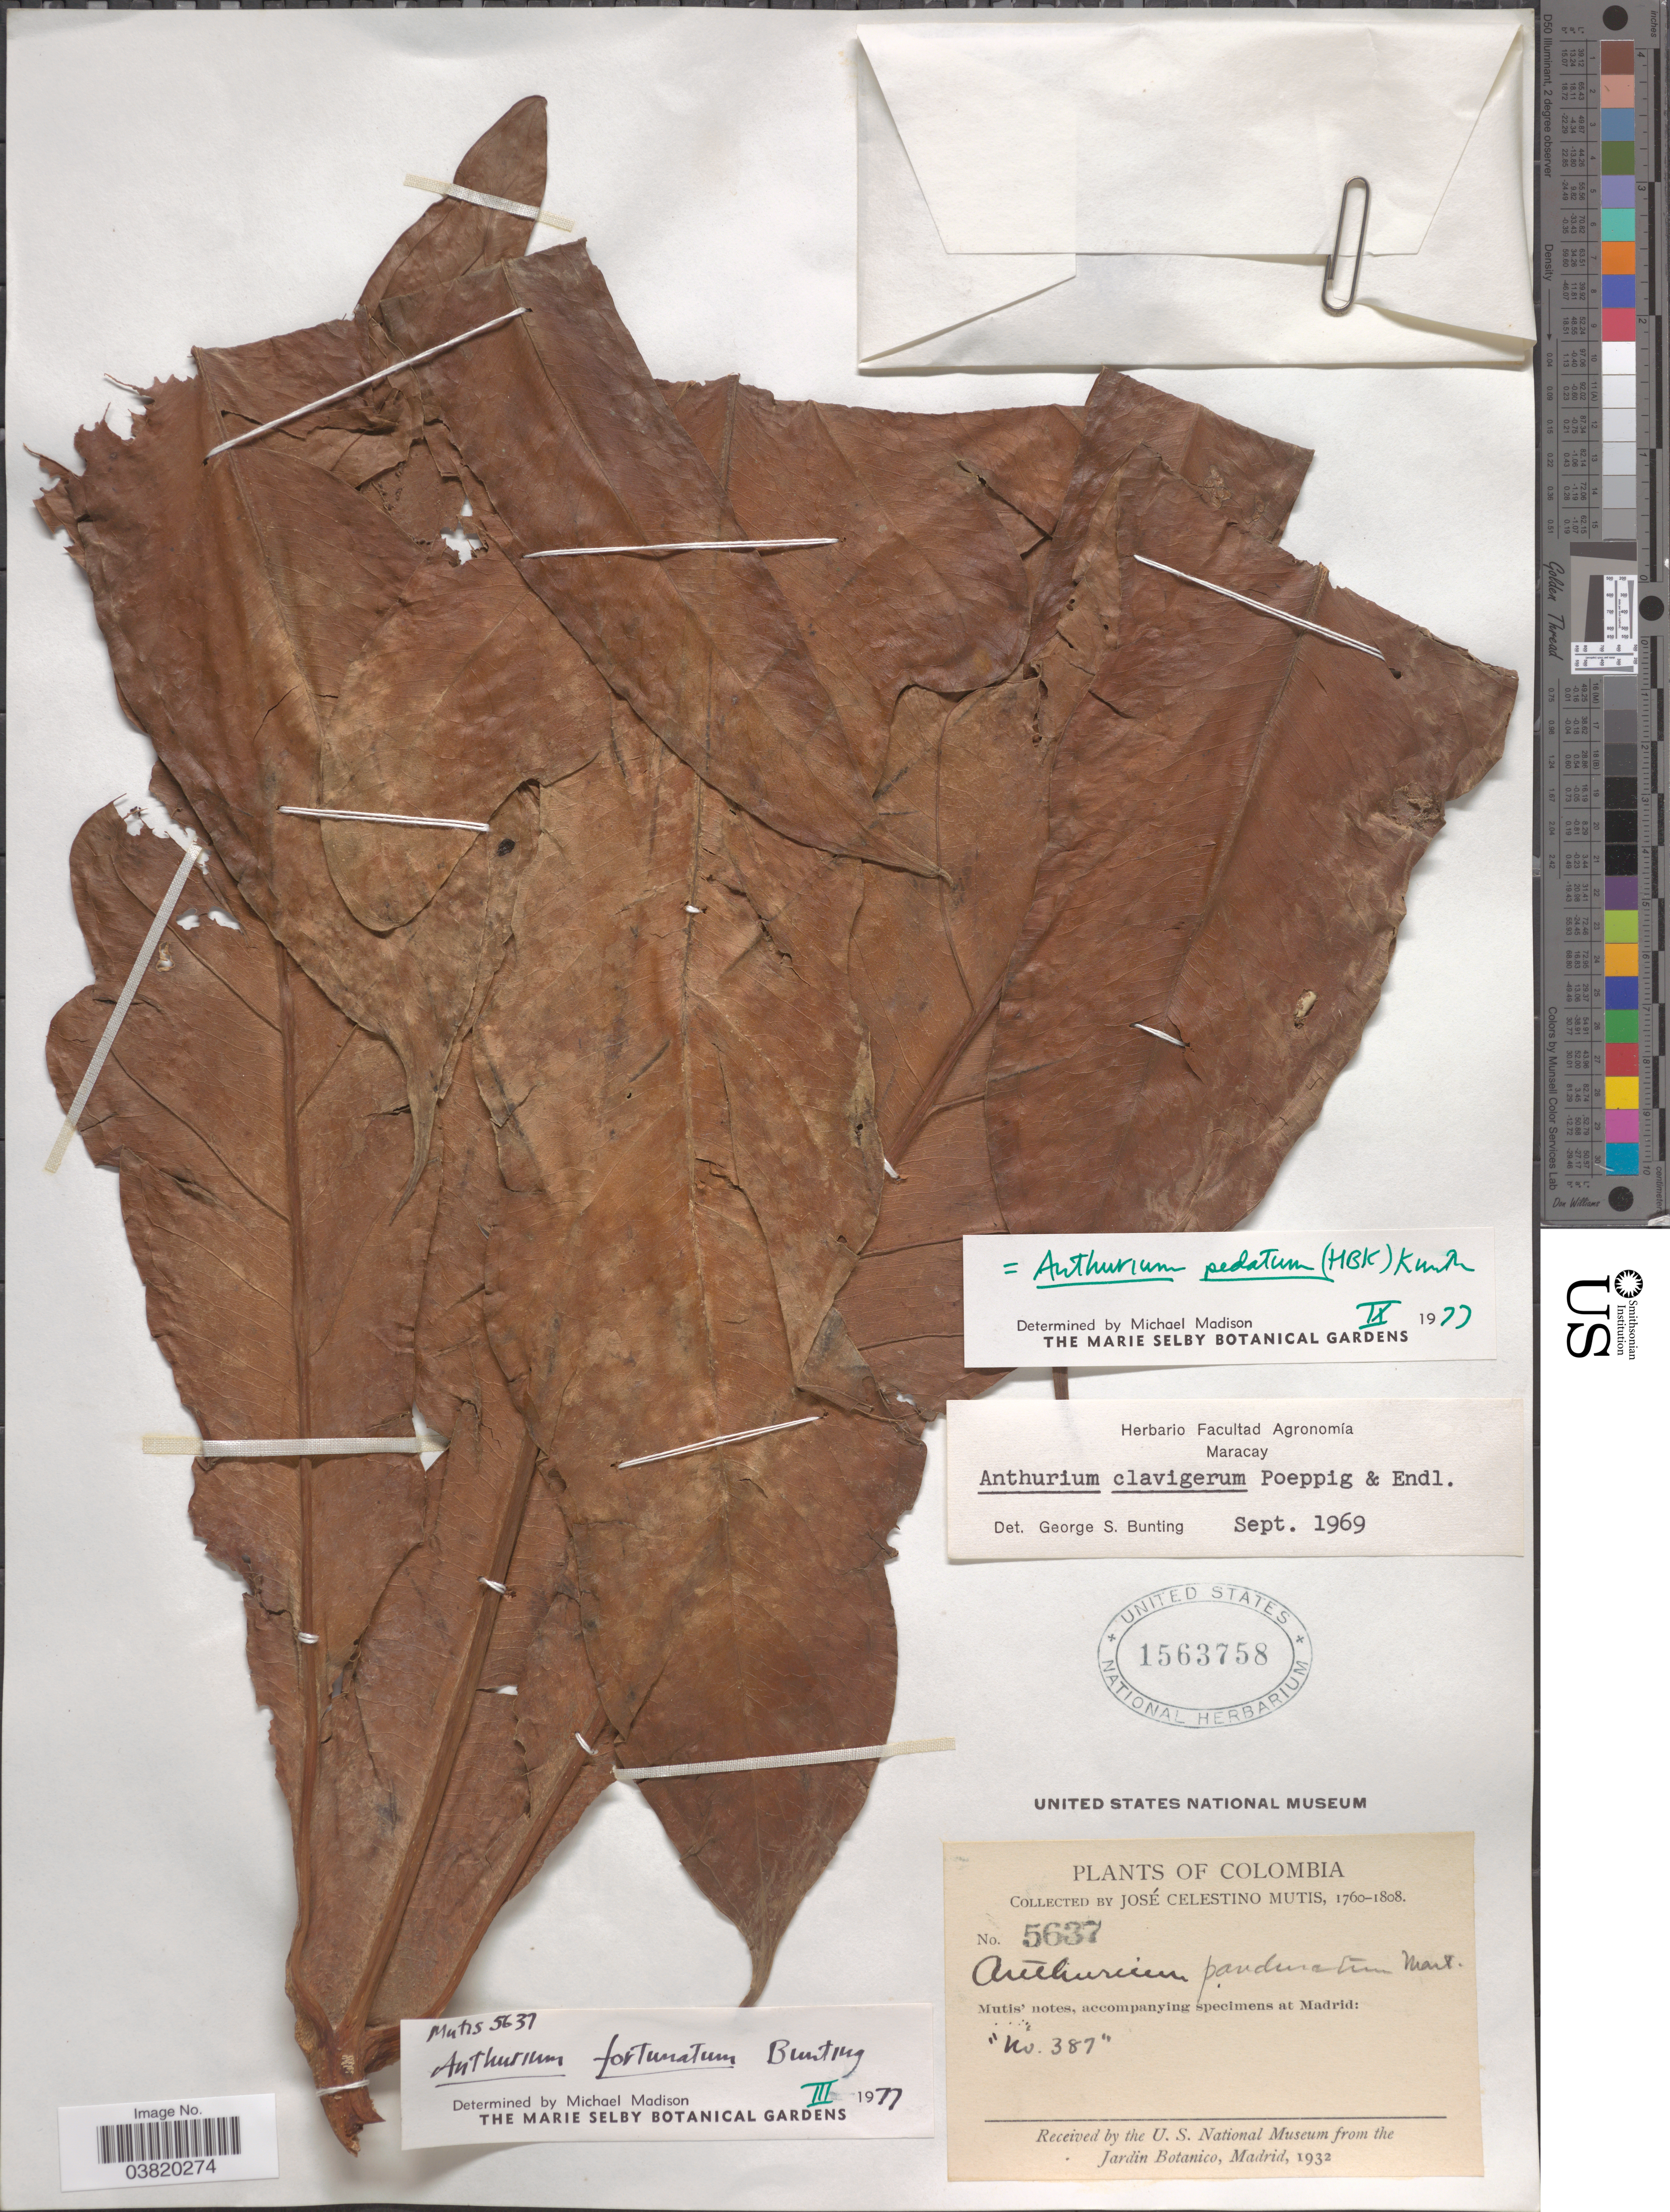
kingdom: Plantae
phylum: Tracheophyta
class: Liliopsida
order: Alismatales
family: Araceae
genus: Anthurium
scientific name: Anthurium pedatum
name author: (Kunth) Endl. ex Kunth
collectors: J. C. B. Mutis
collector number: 5637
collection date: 1760/1808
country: Colombia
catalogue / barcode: US 1563758